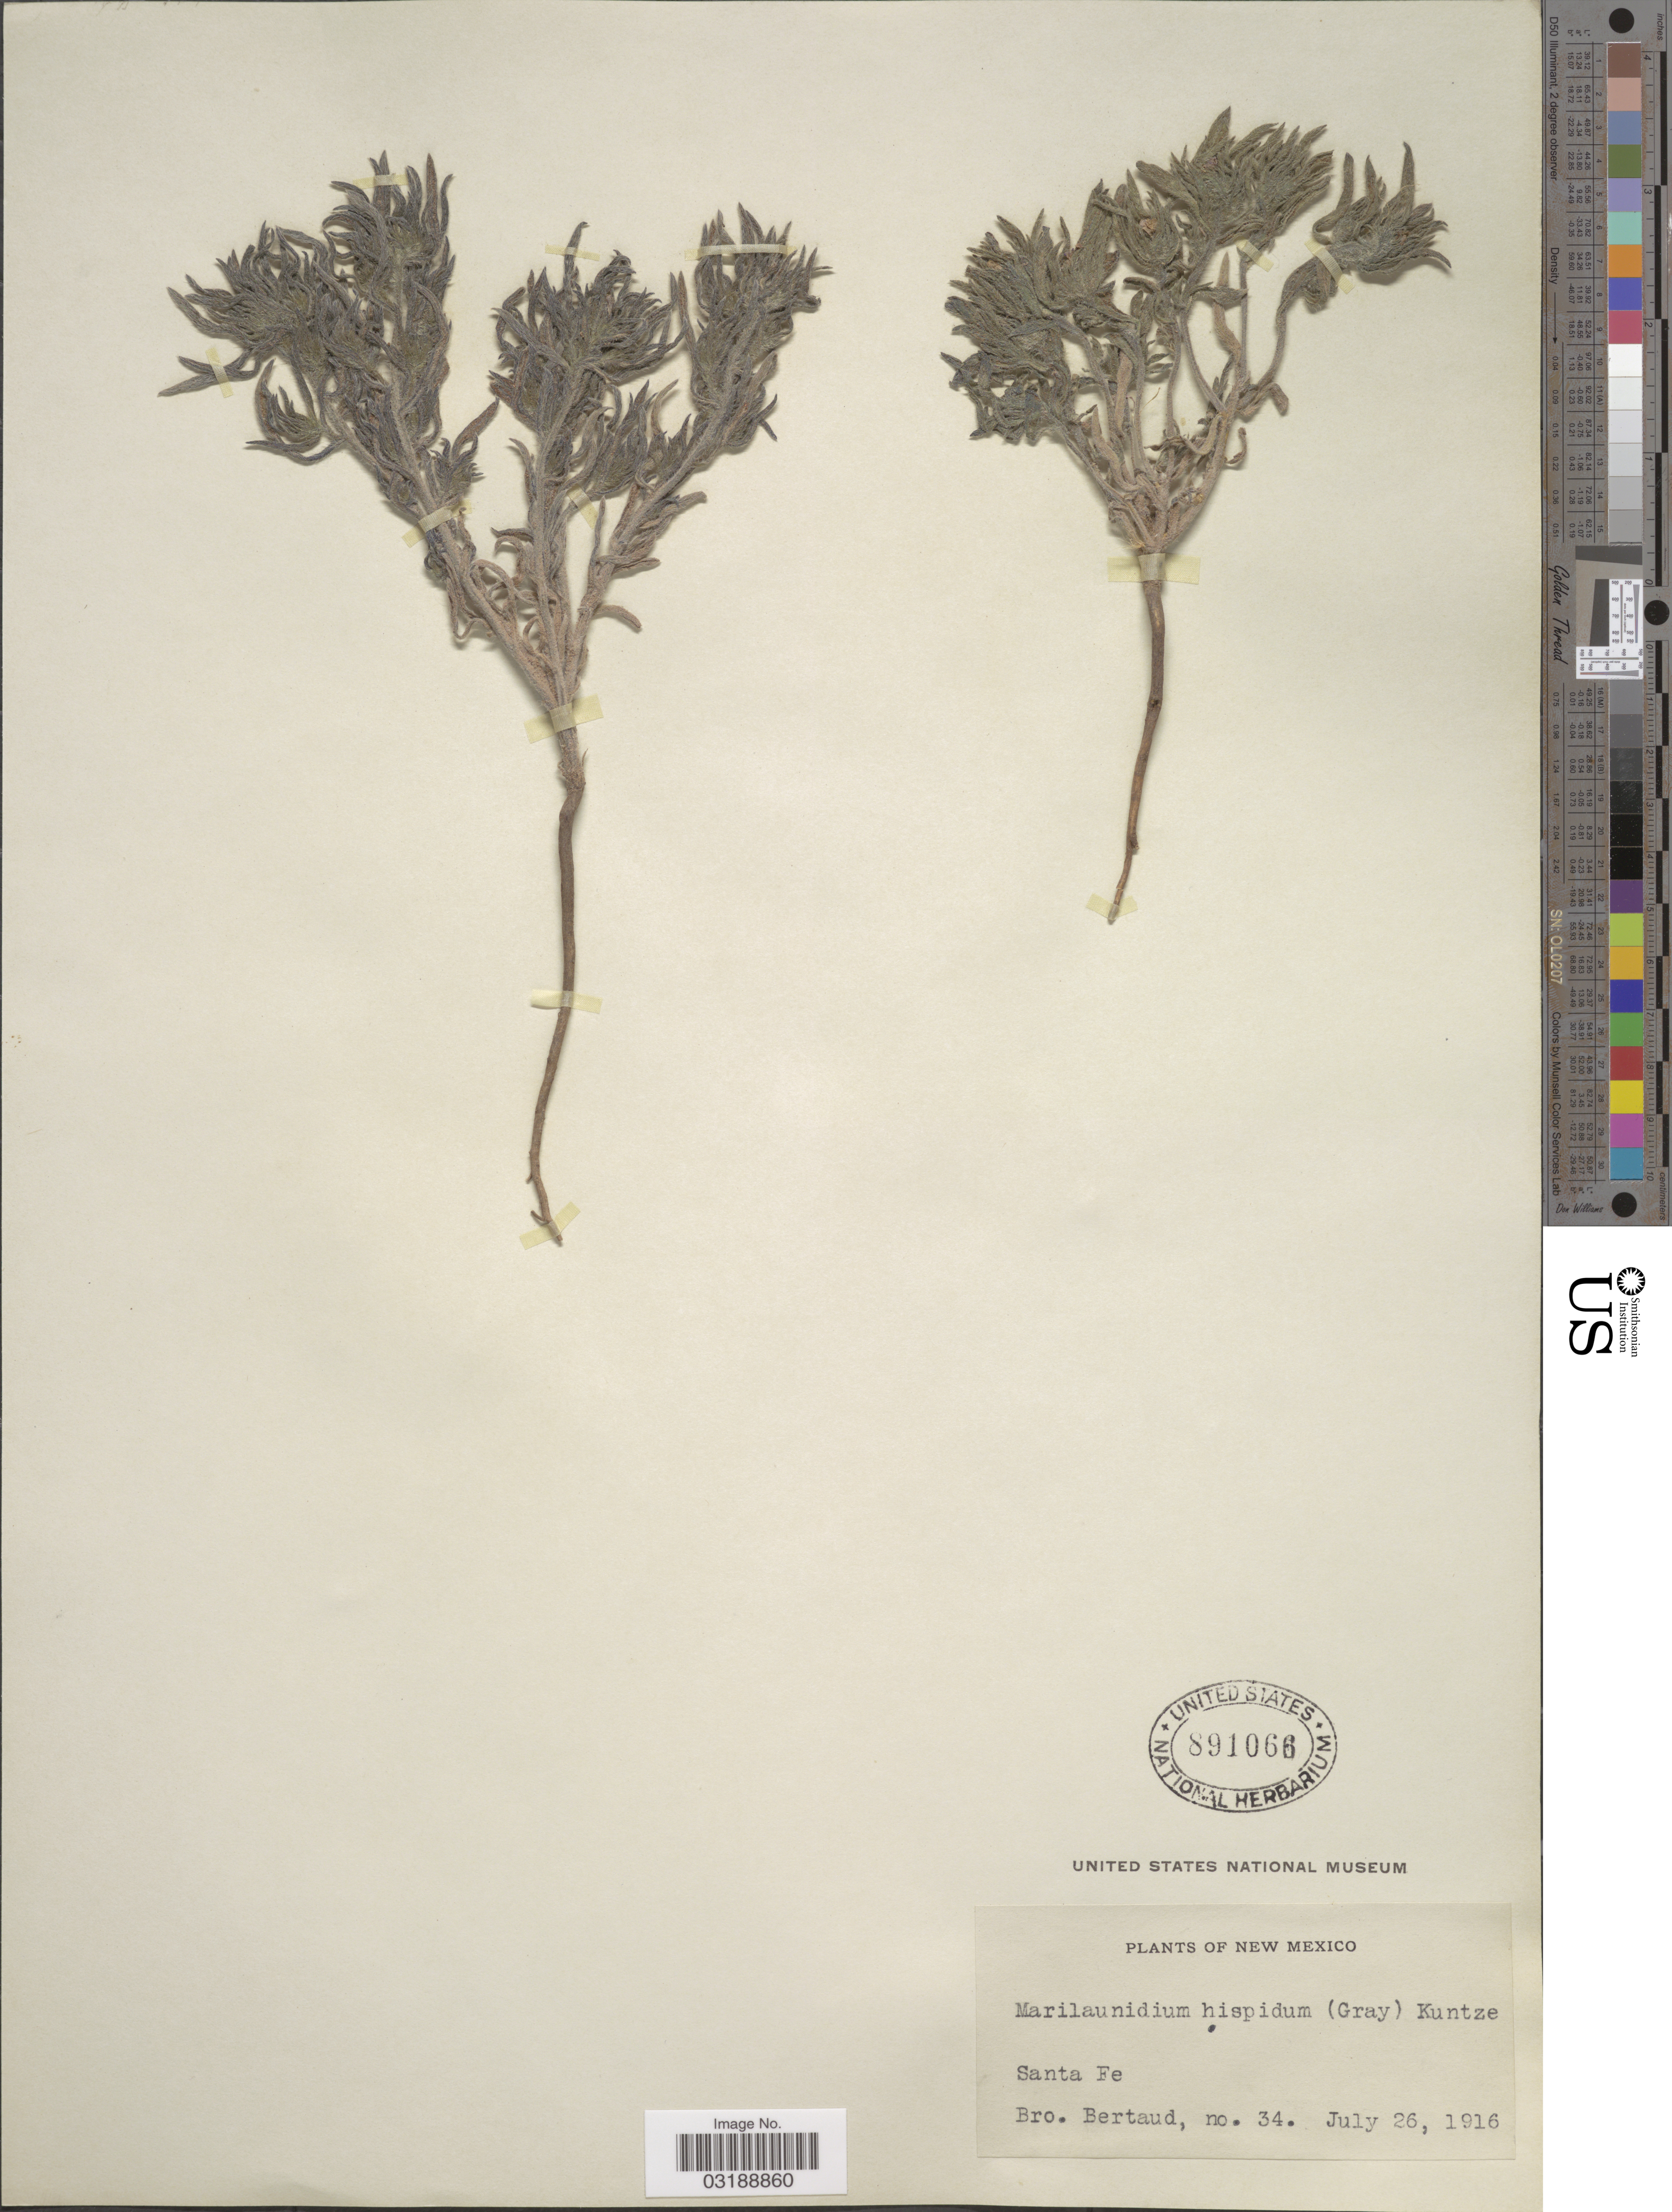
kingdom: Plantae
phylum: Tracheophyta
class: Magnoliopsida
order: Boraginales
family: Namaceae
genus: Nama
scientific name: Nama hispida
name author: A. Gray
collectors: Bro. Bertaud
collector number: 34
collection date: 1916-07-26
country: United States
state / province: New Mexico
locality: Santa Fe.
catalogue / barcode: US 891066